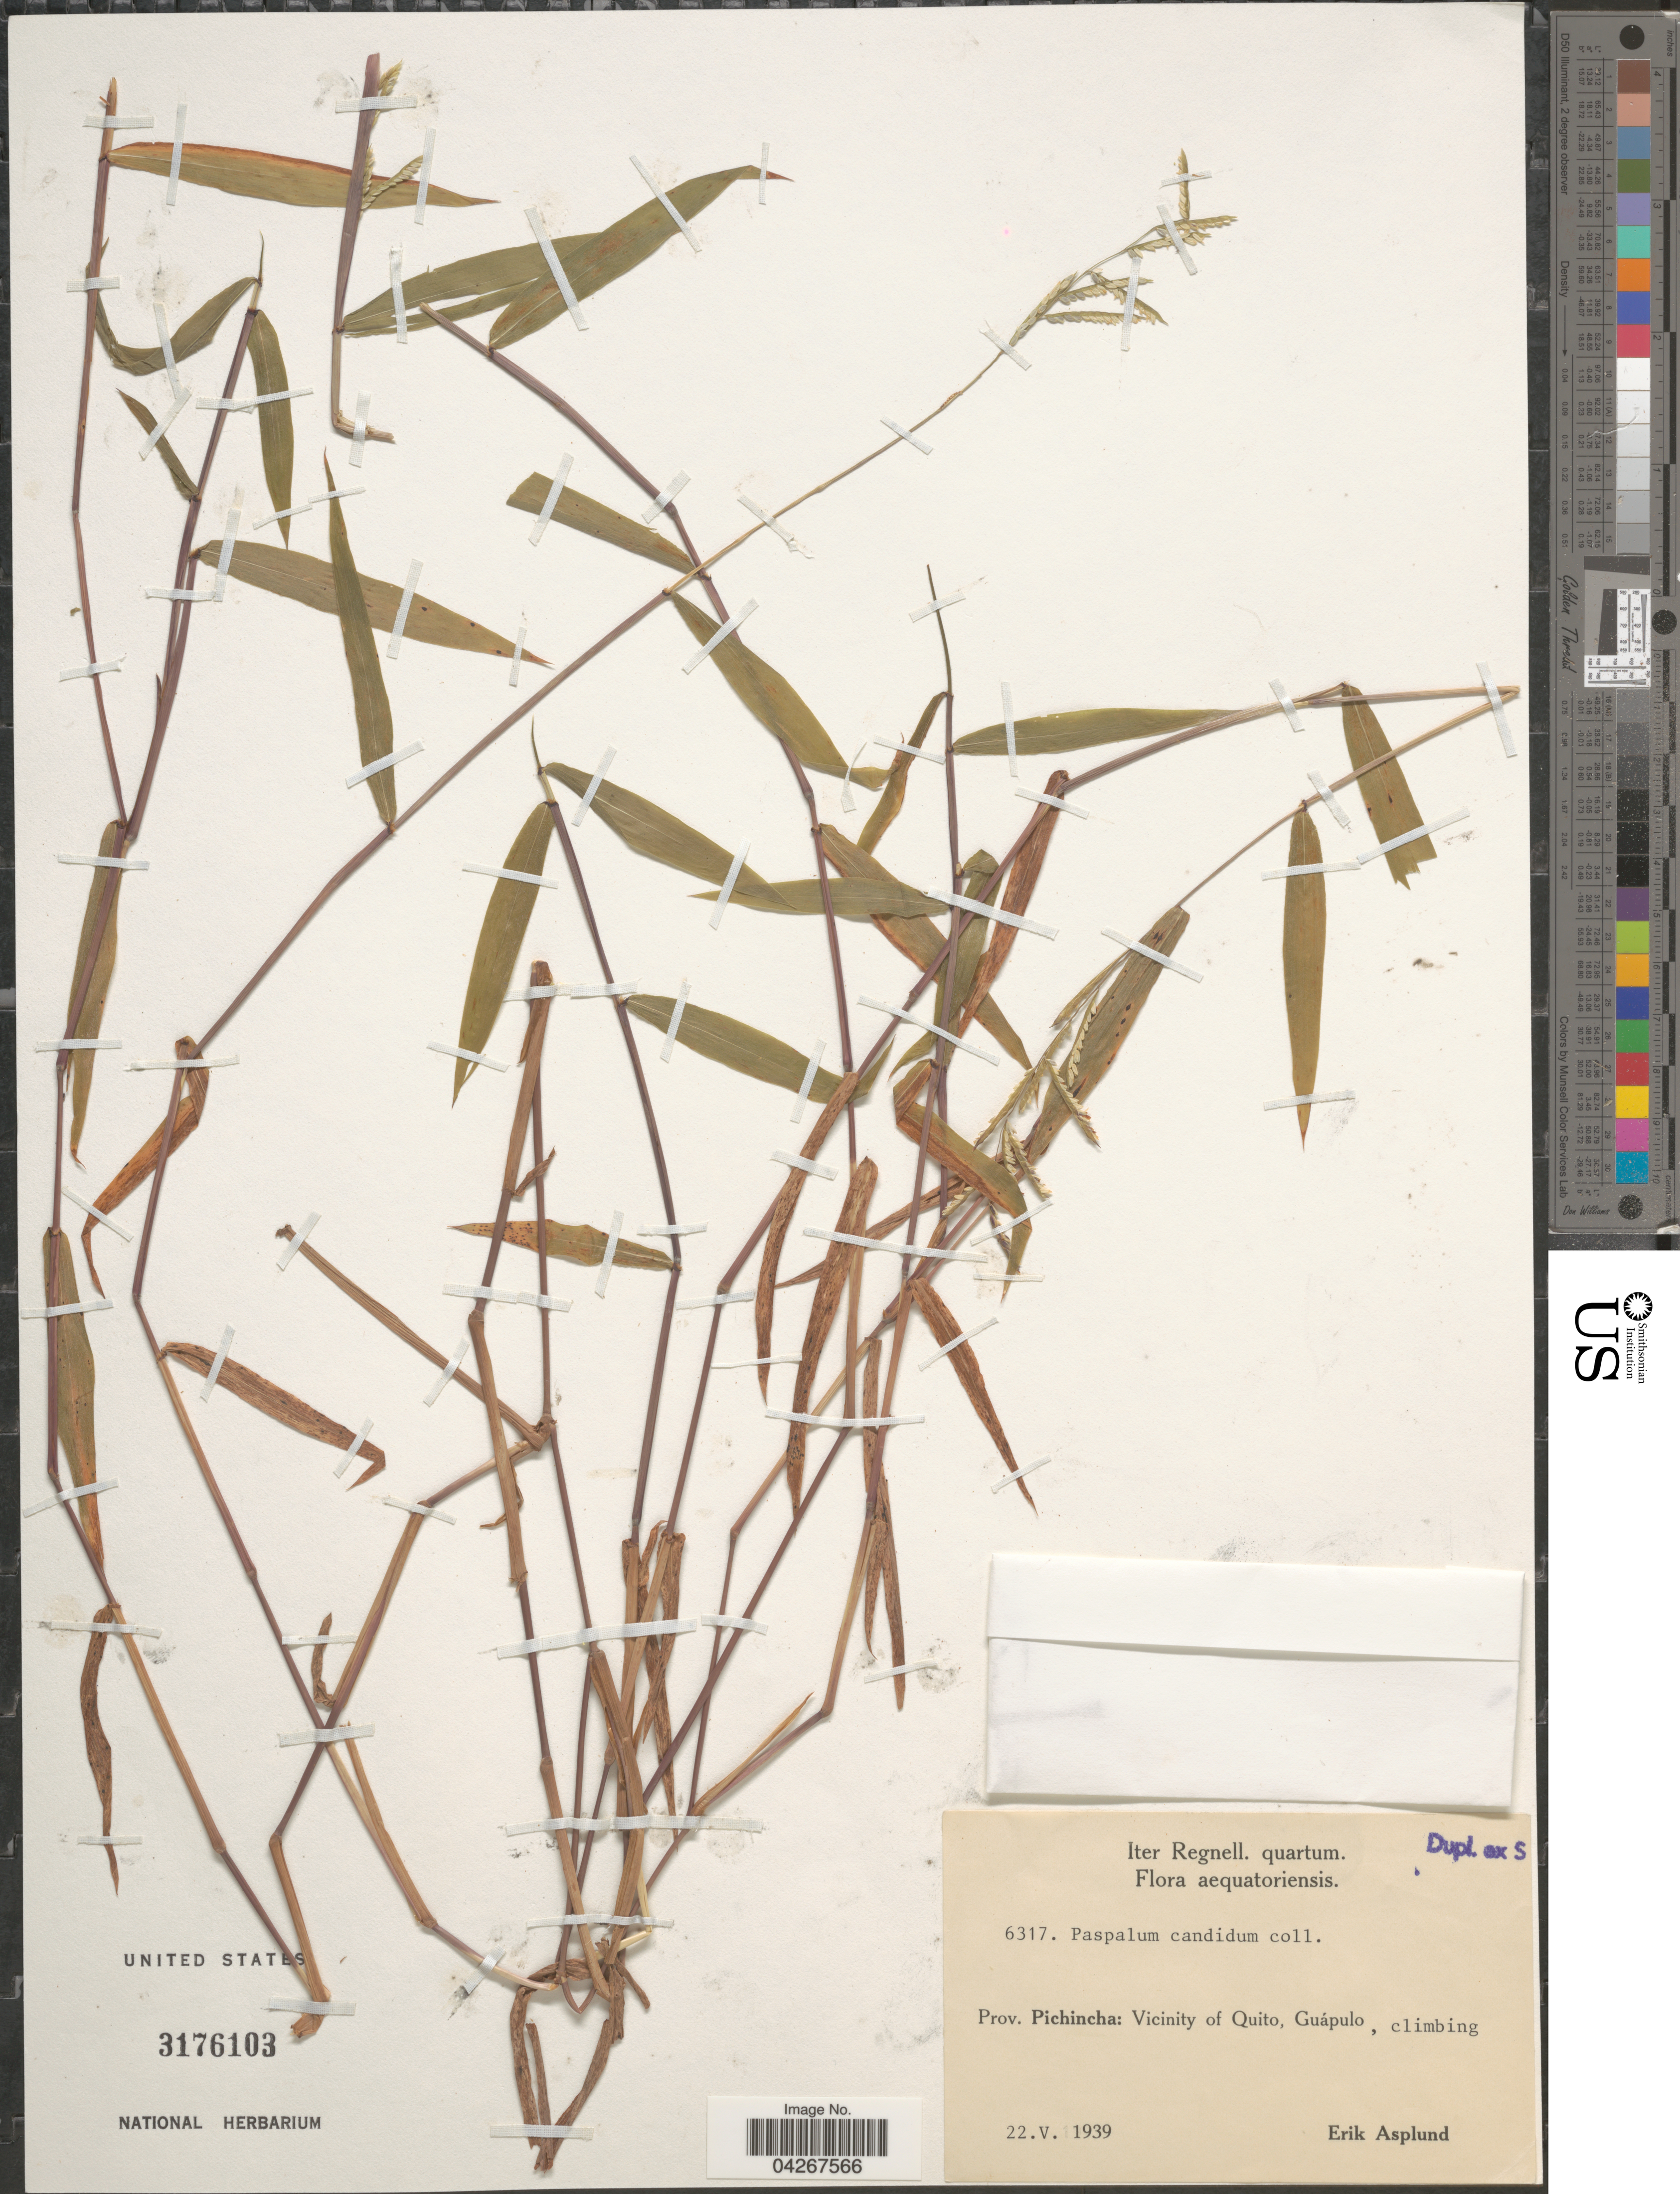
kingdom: Plantae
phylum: Tracheophyta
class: Liliopsida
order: Poales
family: Poaceae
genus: Paspalum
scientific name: Paspalum candidum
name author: (Humb. & Bonpl. ex Fleugge) Kunth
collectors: E. Asplund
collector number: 6317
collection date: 1939-05-22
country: Ecuador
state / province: Pichincha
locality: Iter Regnell. quartum. Aequatoriensis. Vicinity of Quito, Guápulo, climbing.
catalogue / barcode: US 3176103